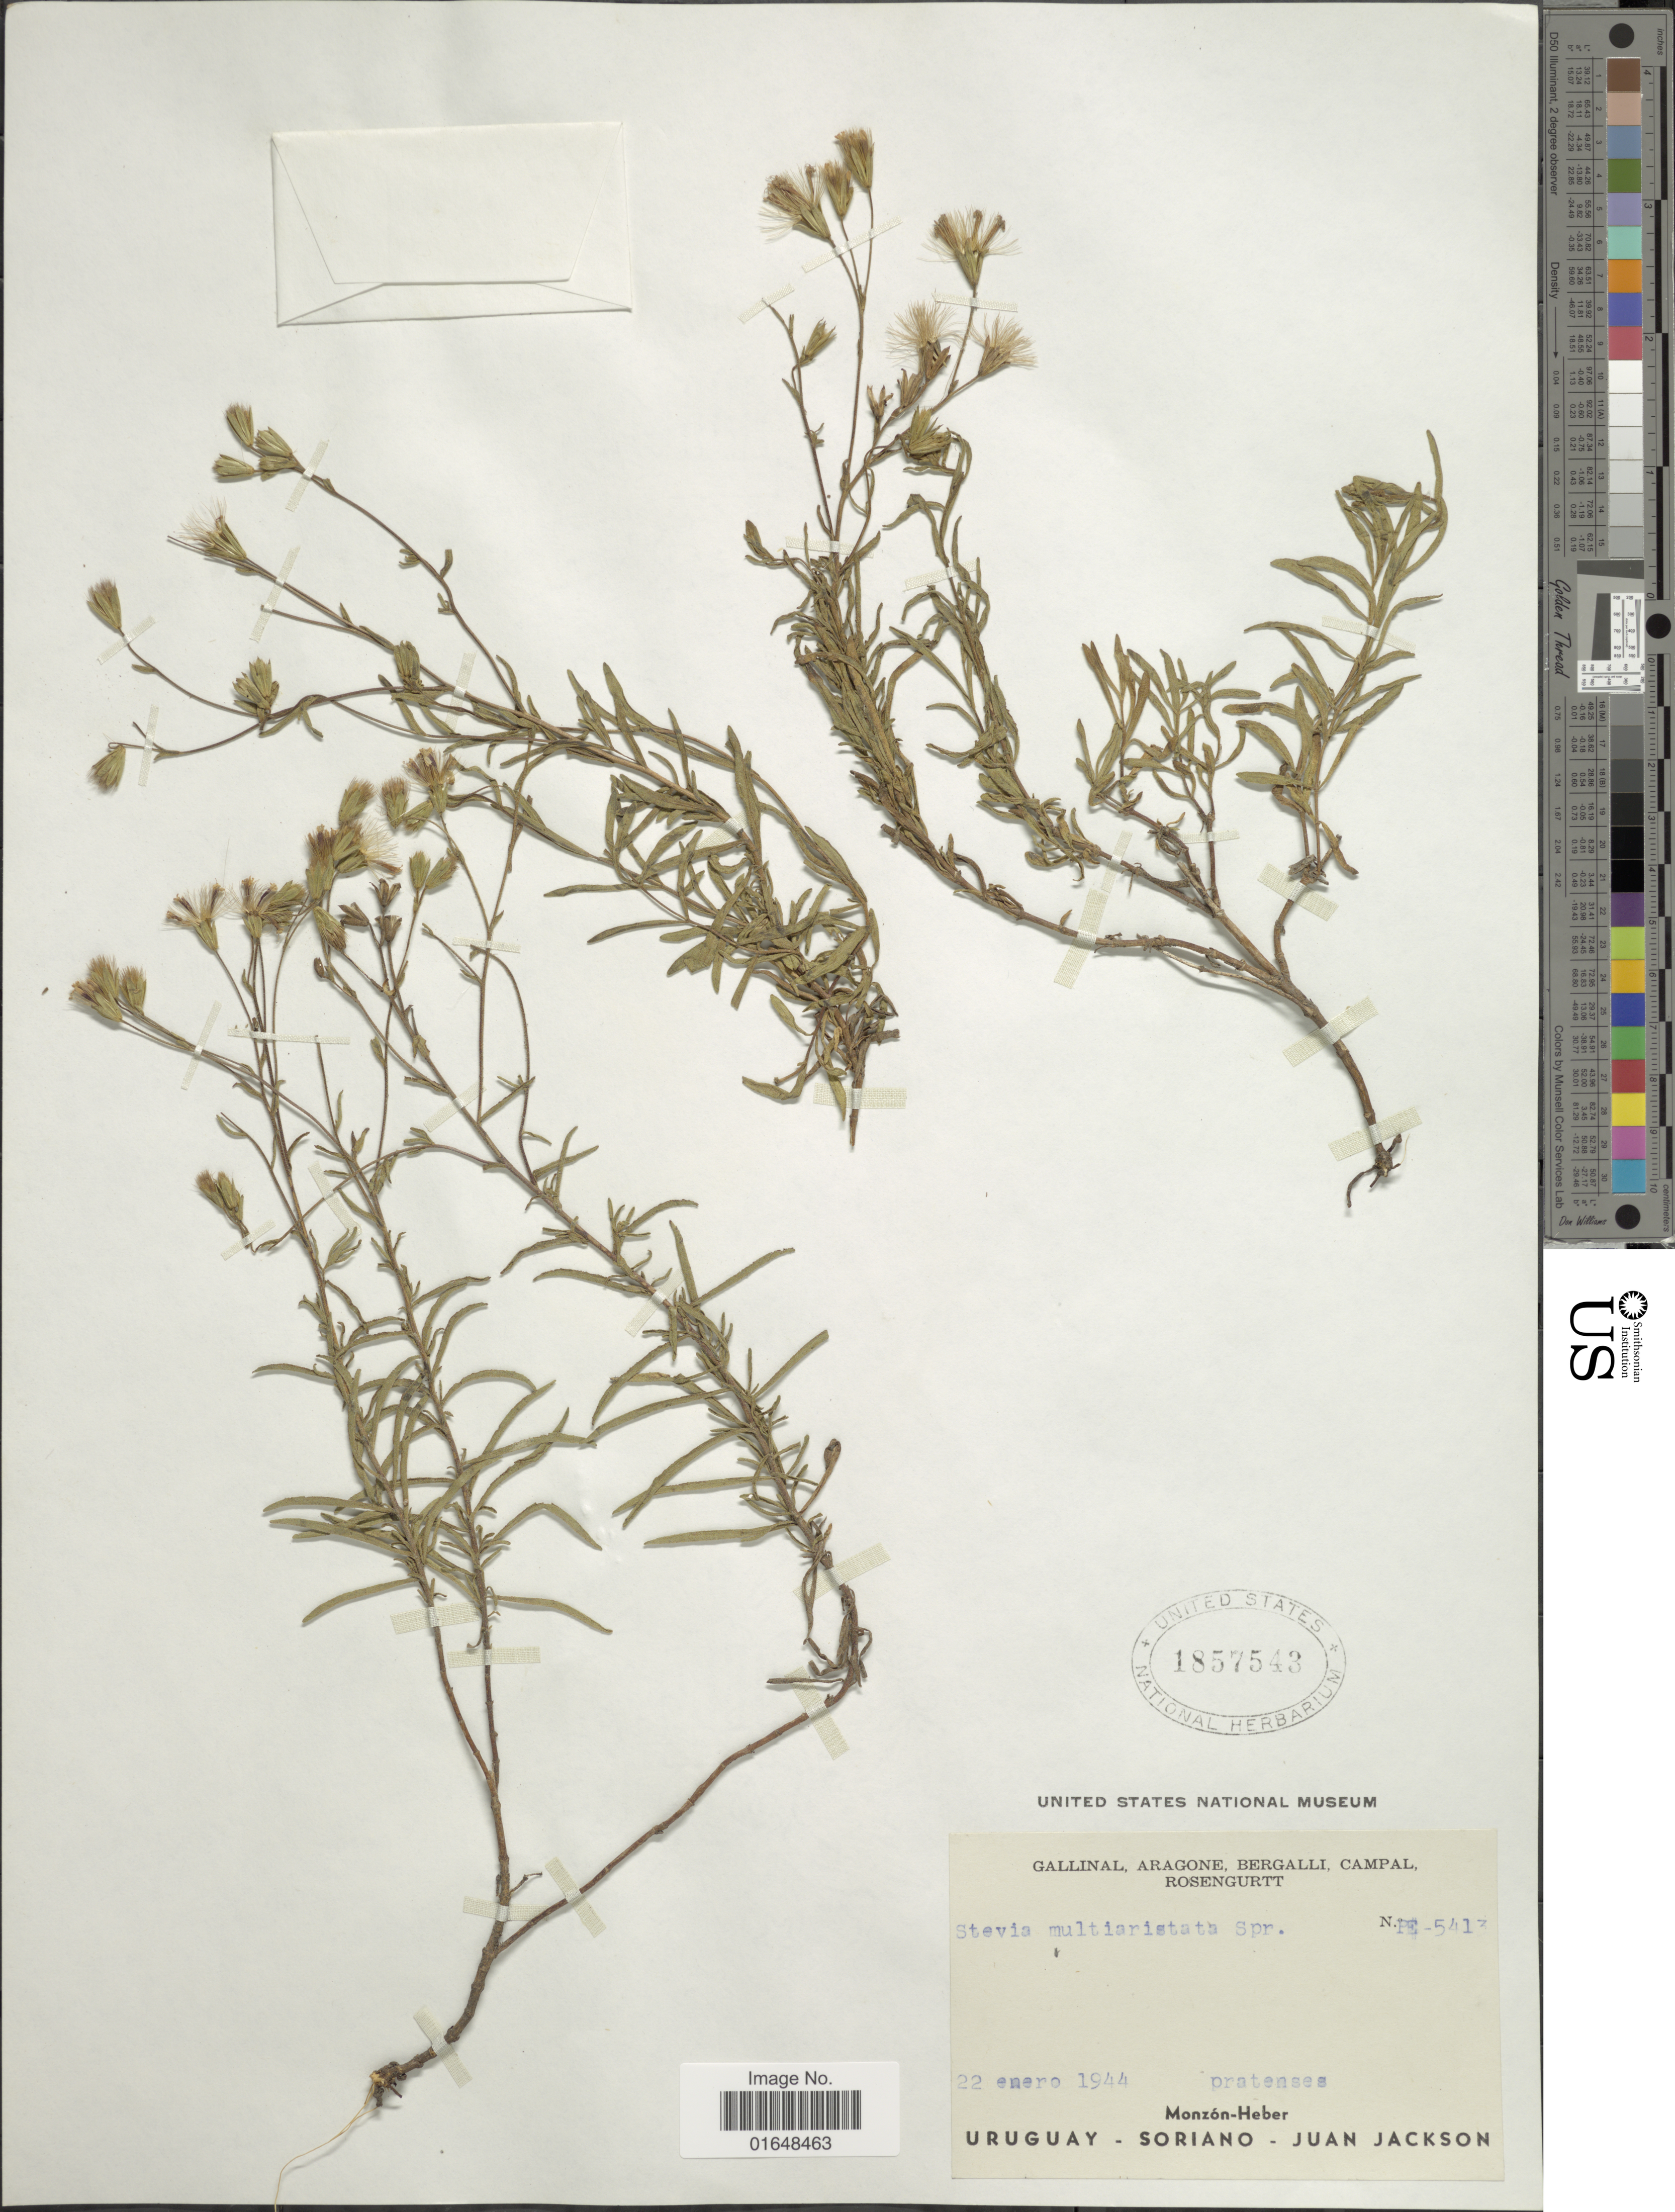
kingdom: Plantae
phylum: Tracheophyta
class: Magnoliopsida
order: Asterales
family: Asteraceae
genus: Stevia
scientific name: Stevia multiaristata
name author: Spreng.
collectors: -. Gallinal, -- Aragone, -- Bergalli, -- Campal & Rosengurtt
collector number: PE-5413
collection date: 1944-01-22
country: Uruguay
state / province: Soriano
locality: Monzón-Heber. Uruguay - Soriano - Juan Jackson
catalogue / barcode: US 1857543